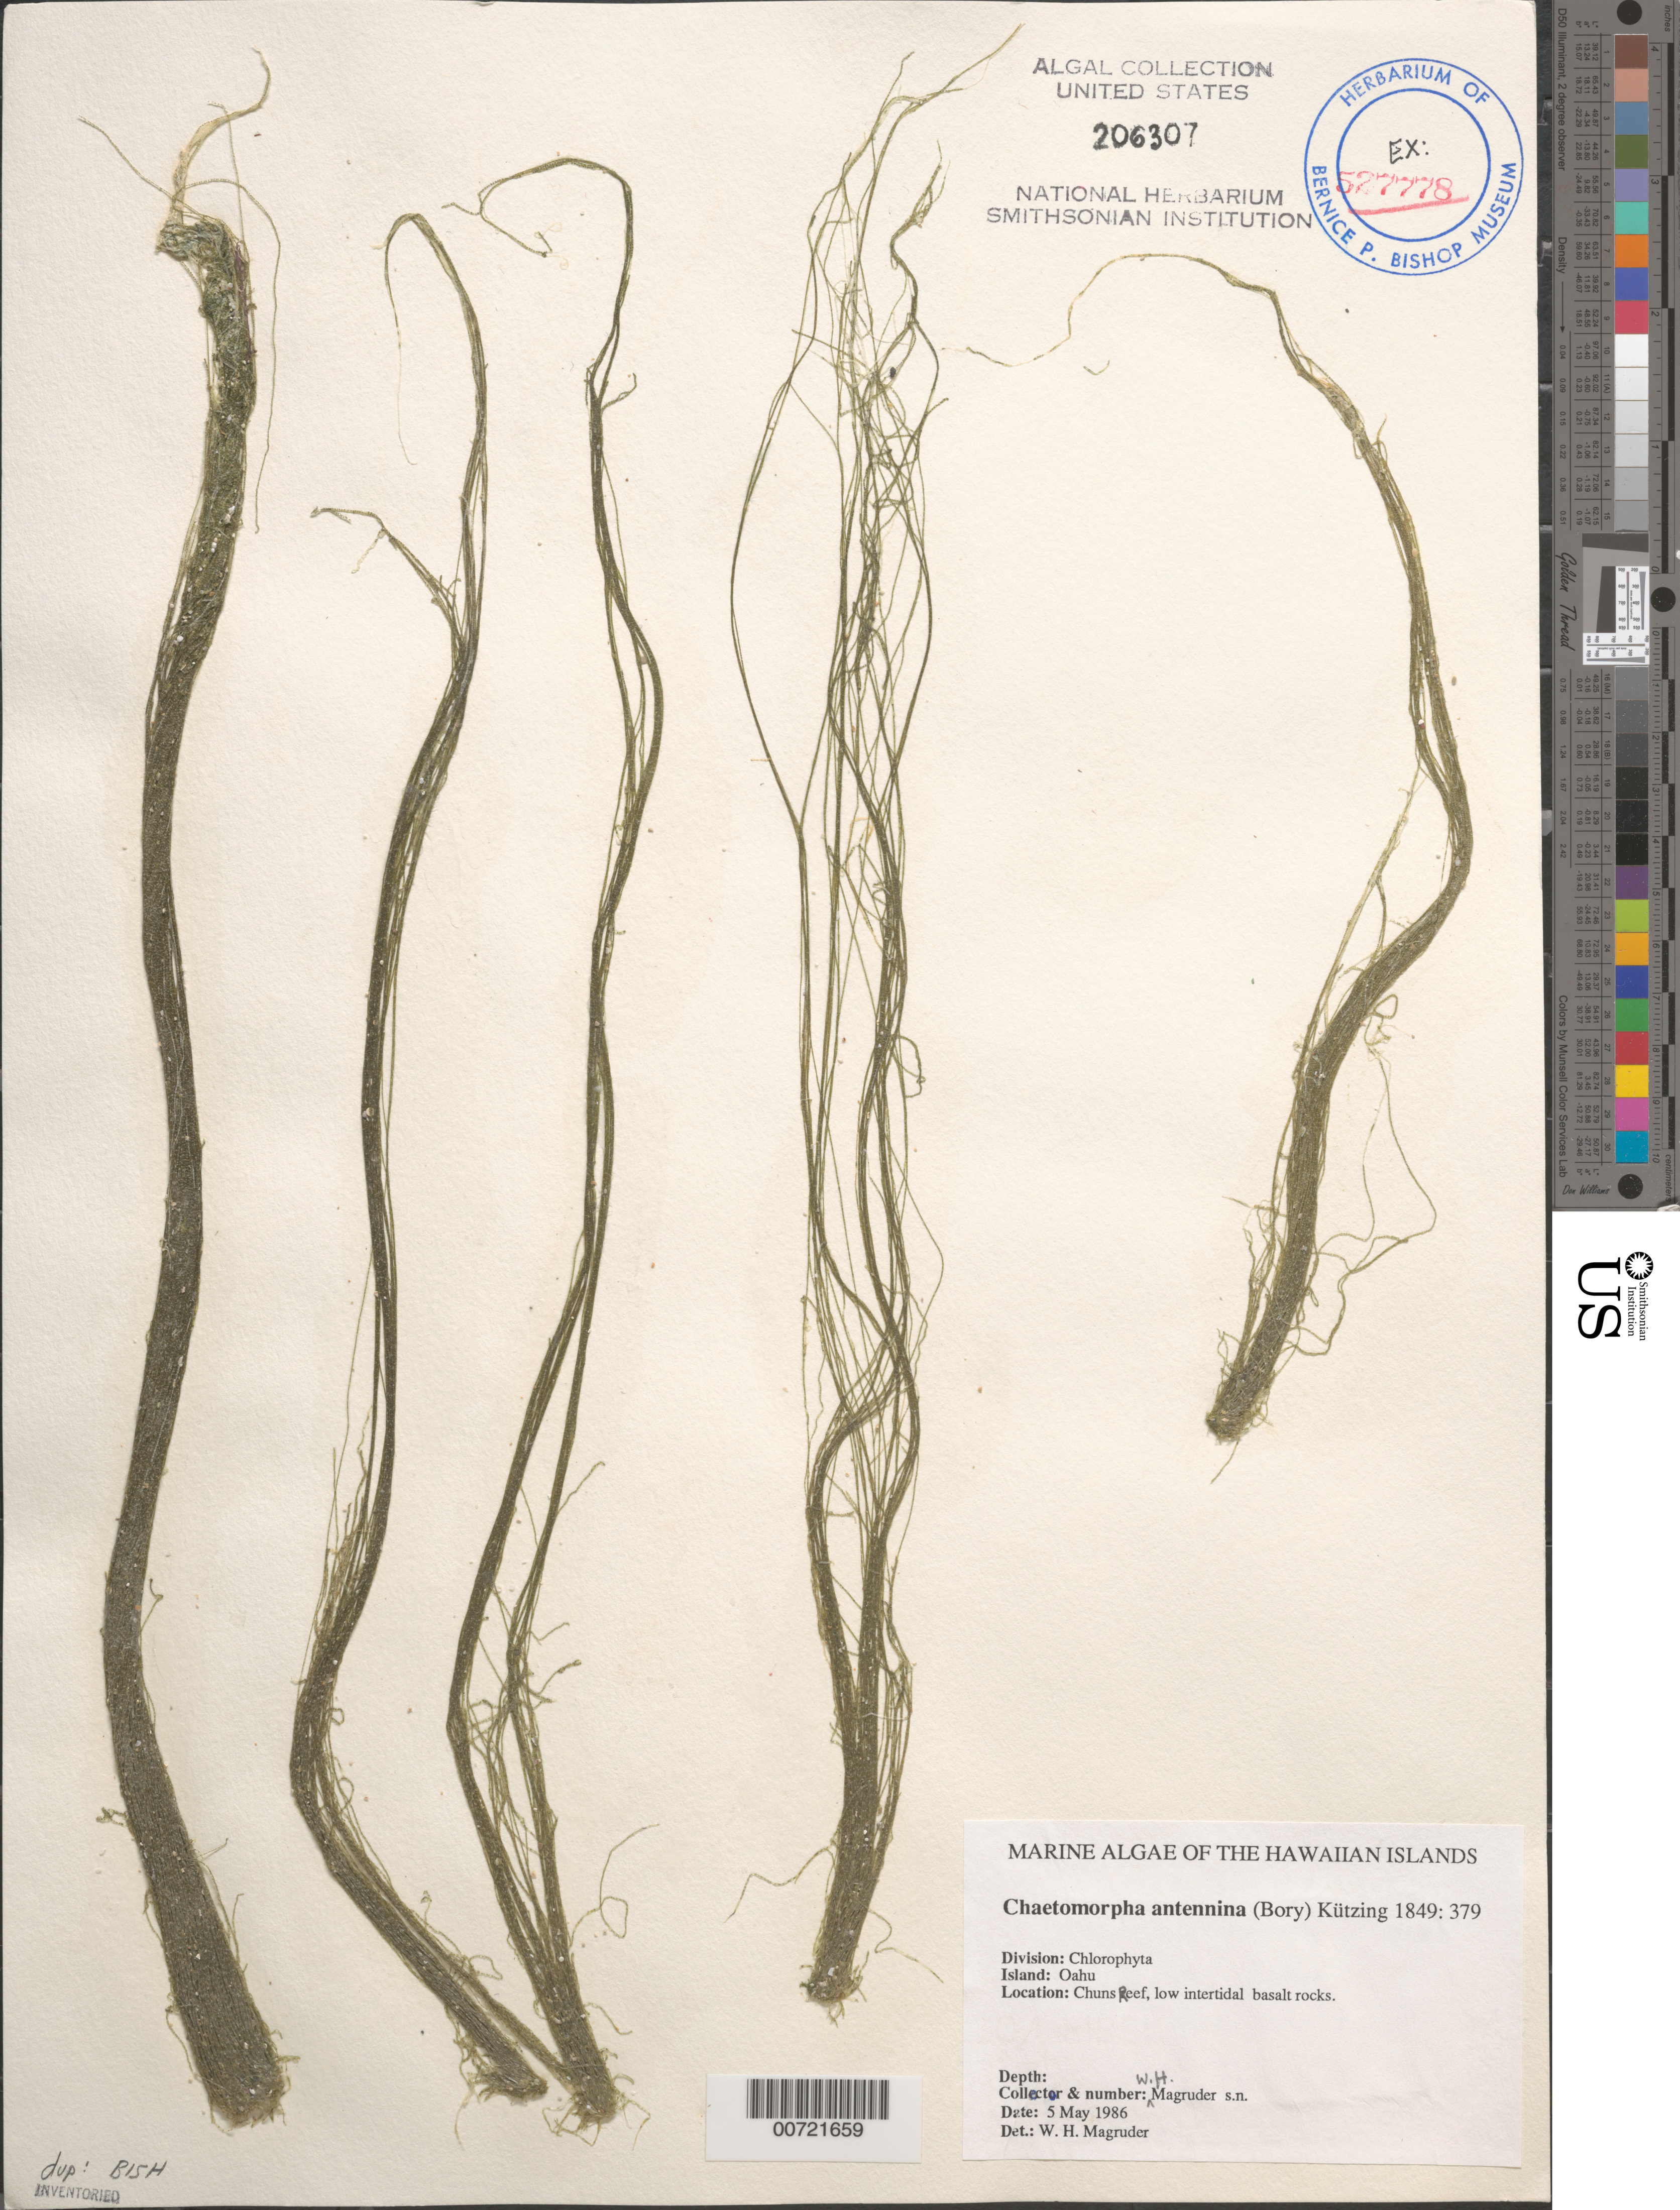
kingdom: Plantae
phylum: Chlorophyta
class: Ulvophyceae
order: Cladophorales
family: Cladophoraceae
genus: Chaetomorpha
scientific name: Chaetomorpha antennina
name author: (Bory) Kütz.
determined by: Magruder, W. H.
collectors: W. Magruder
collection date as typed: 05 May 1986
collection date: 1986-05-05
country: United States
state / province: Hawaii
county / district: Honolulu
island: Oahu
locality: Chuns Reef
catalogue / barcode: US 206307